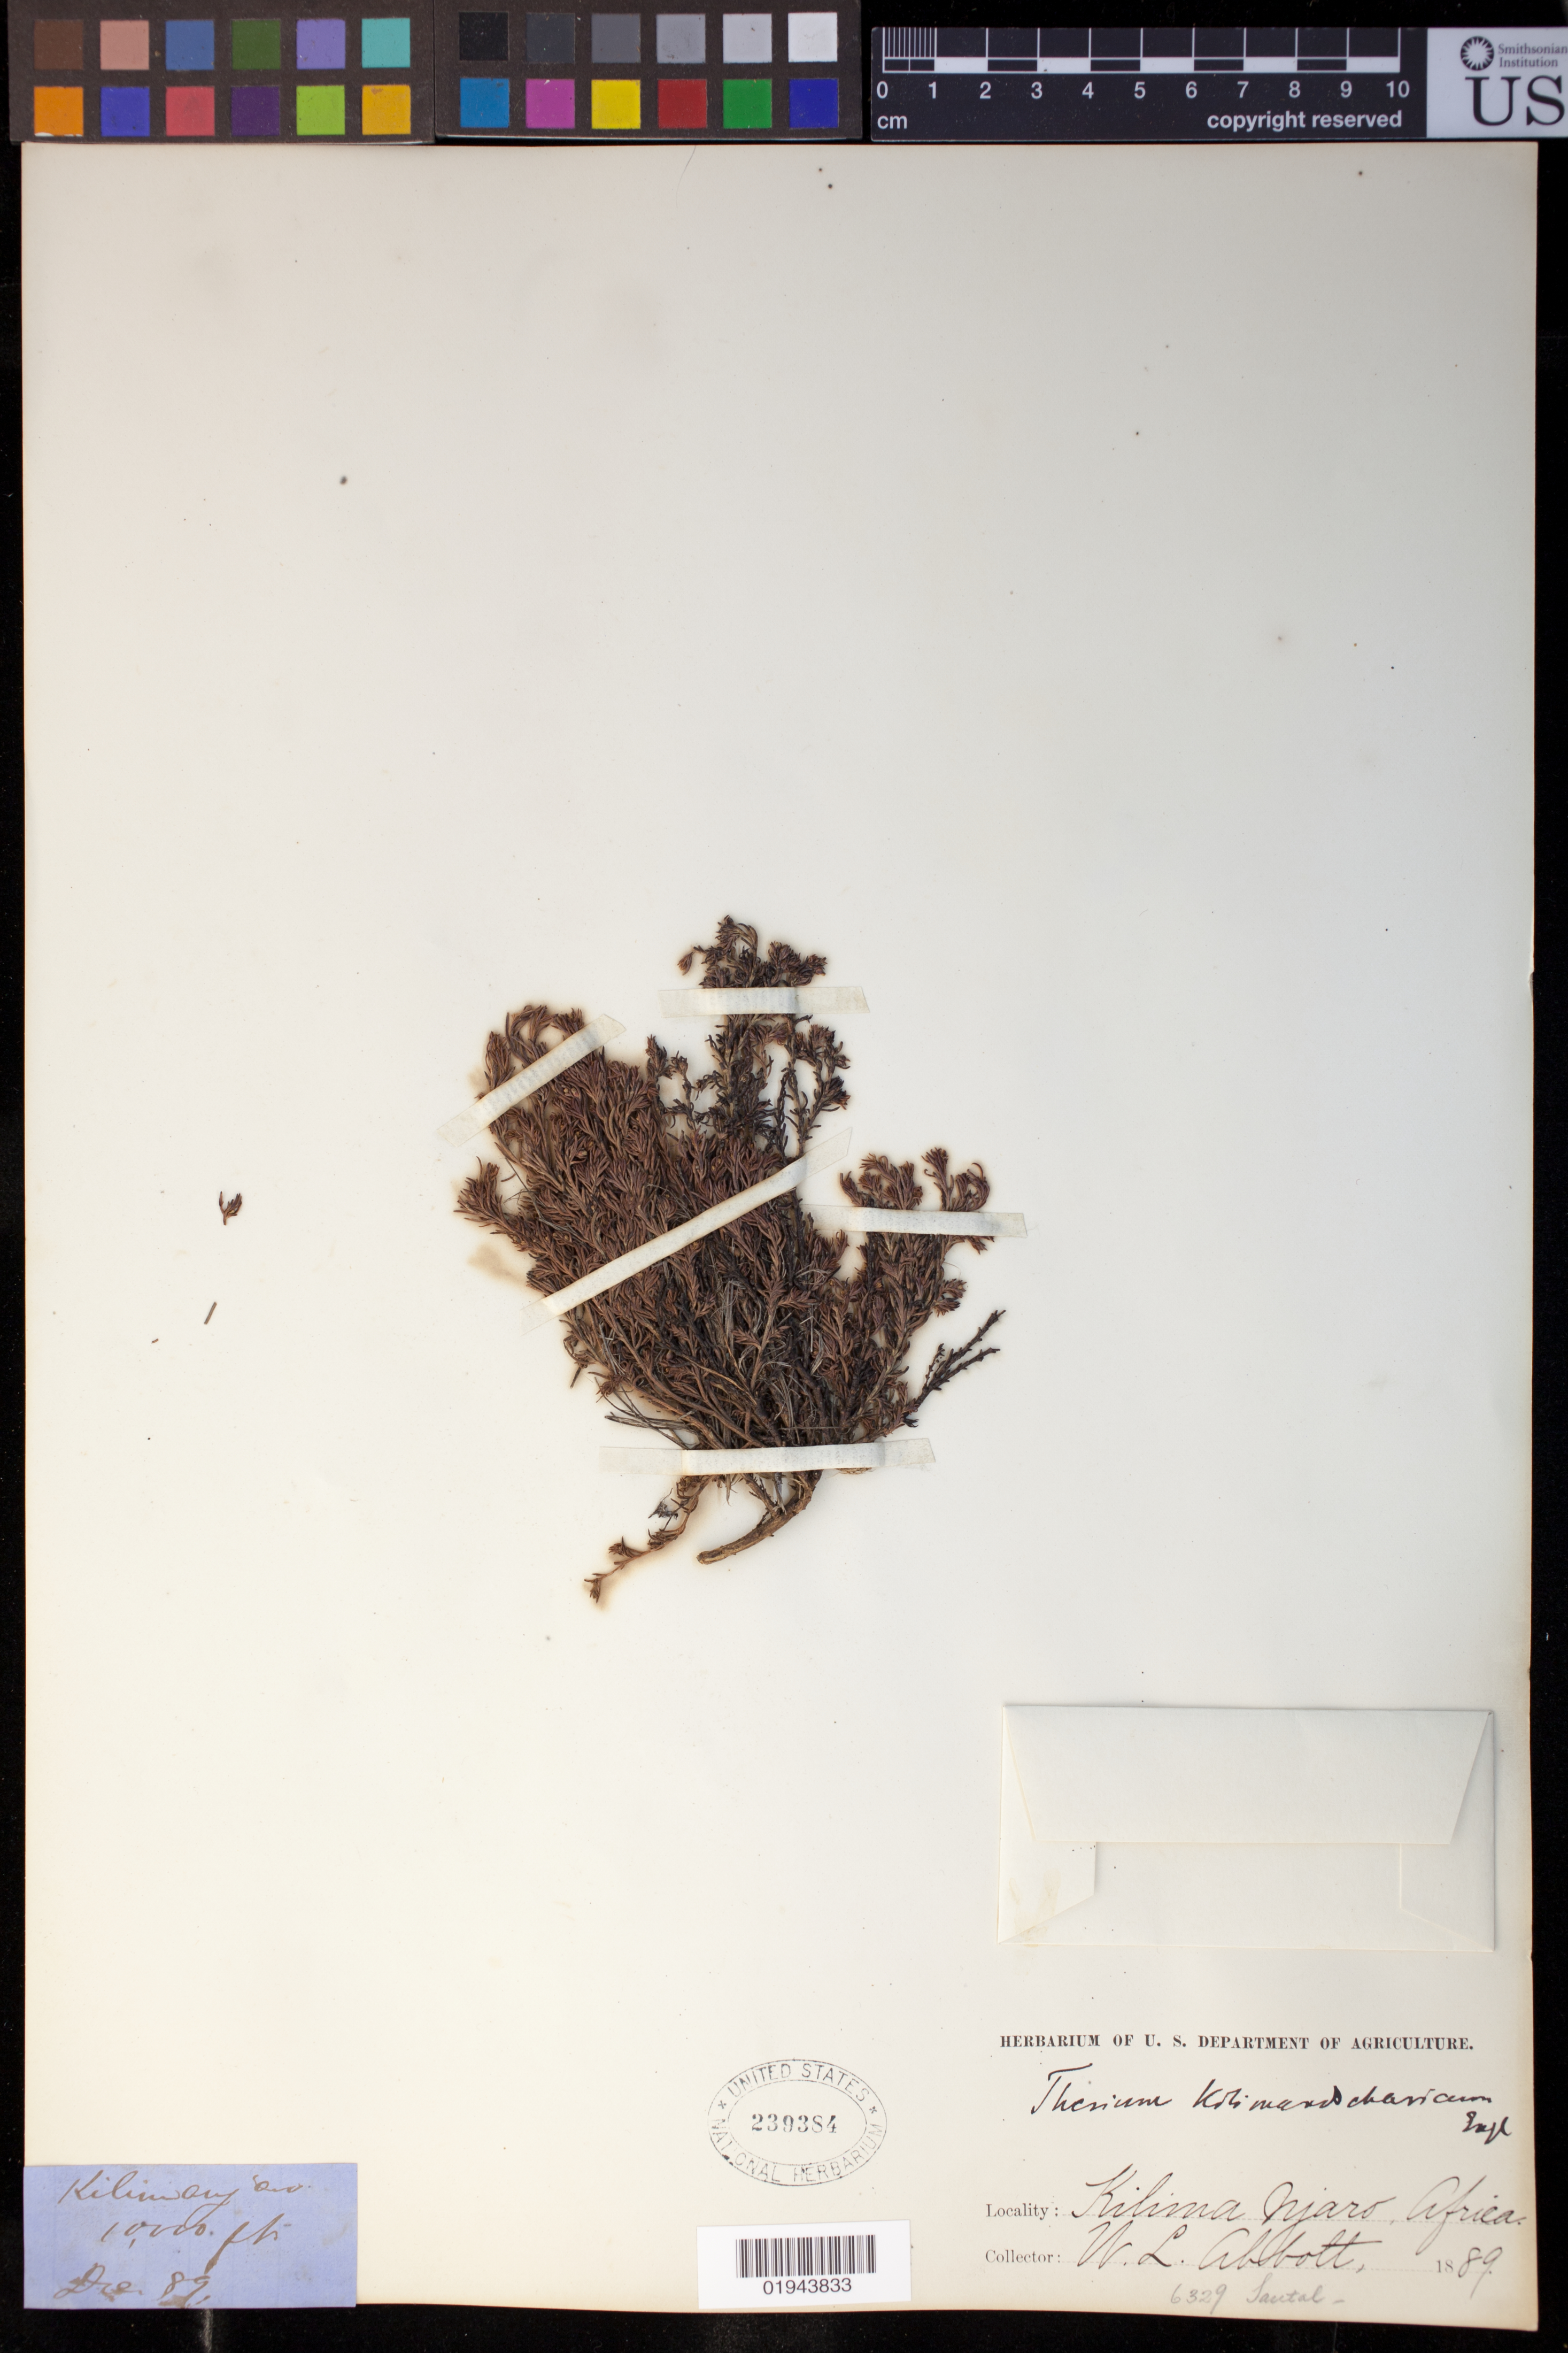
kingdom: Plantae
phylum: Tracheophyta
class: Magnoliopsida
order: Santalales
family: Thesiaceae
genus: Thesium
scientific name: Thesium kilimandscharicum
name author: Engl.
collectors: W. L. Abbott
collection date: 1889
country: Tanzania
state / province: Kilimanjaro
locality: Kilimanjaro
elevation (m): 3048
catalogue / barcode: US 239384